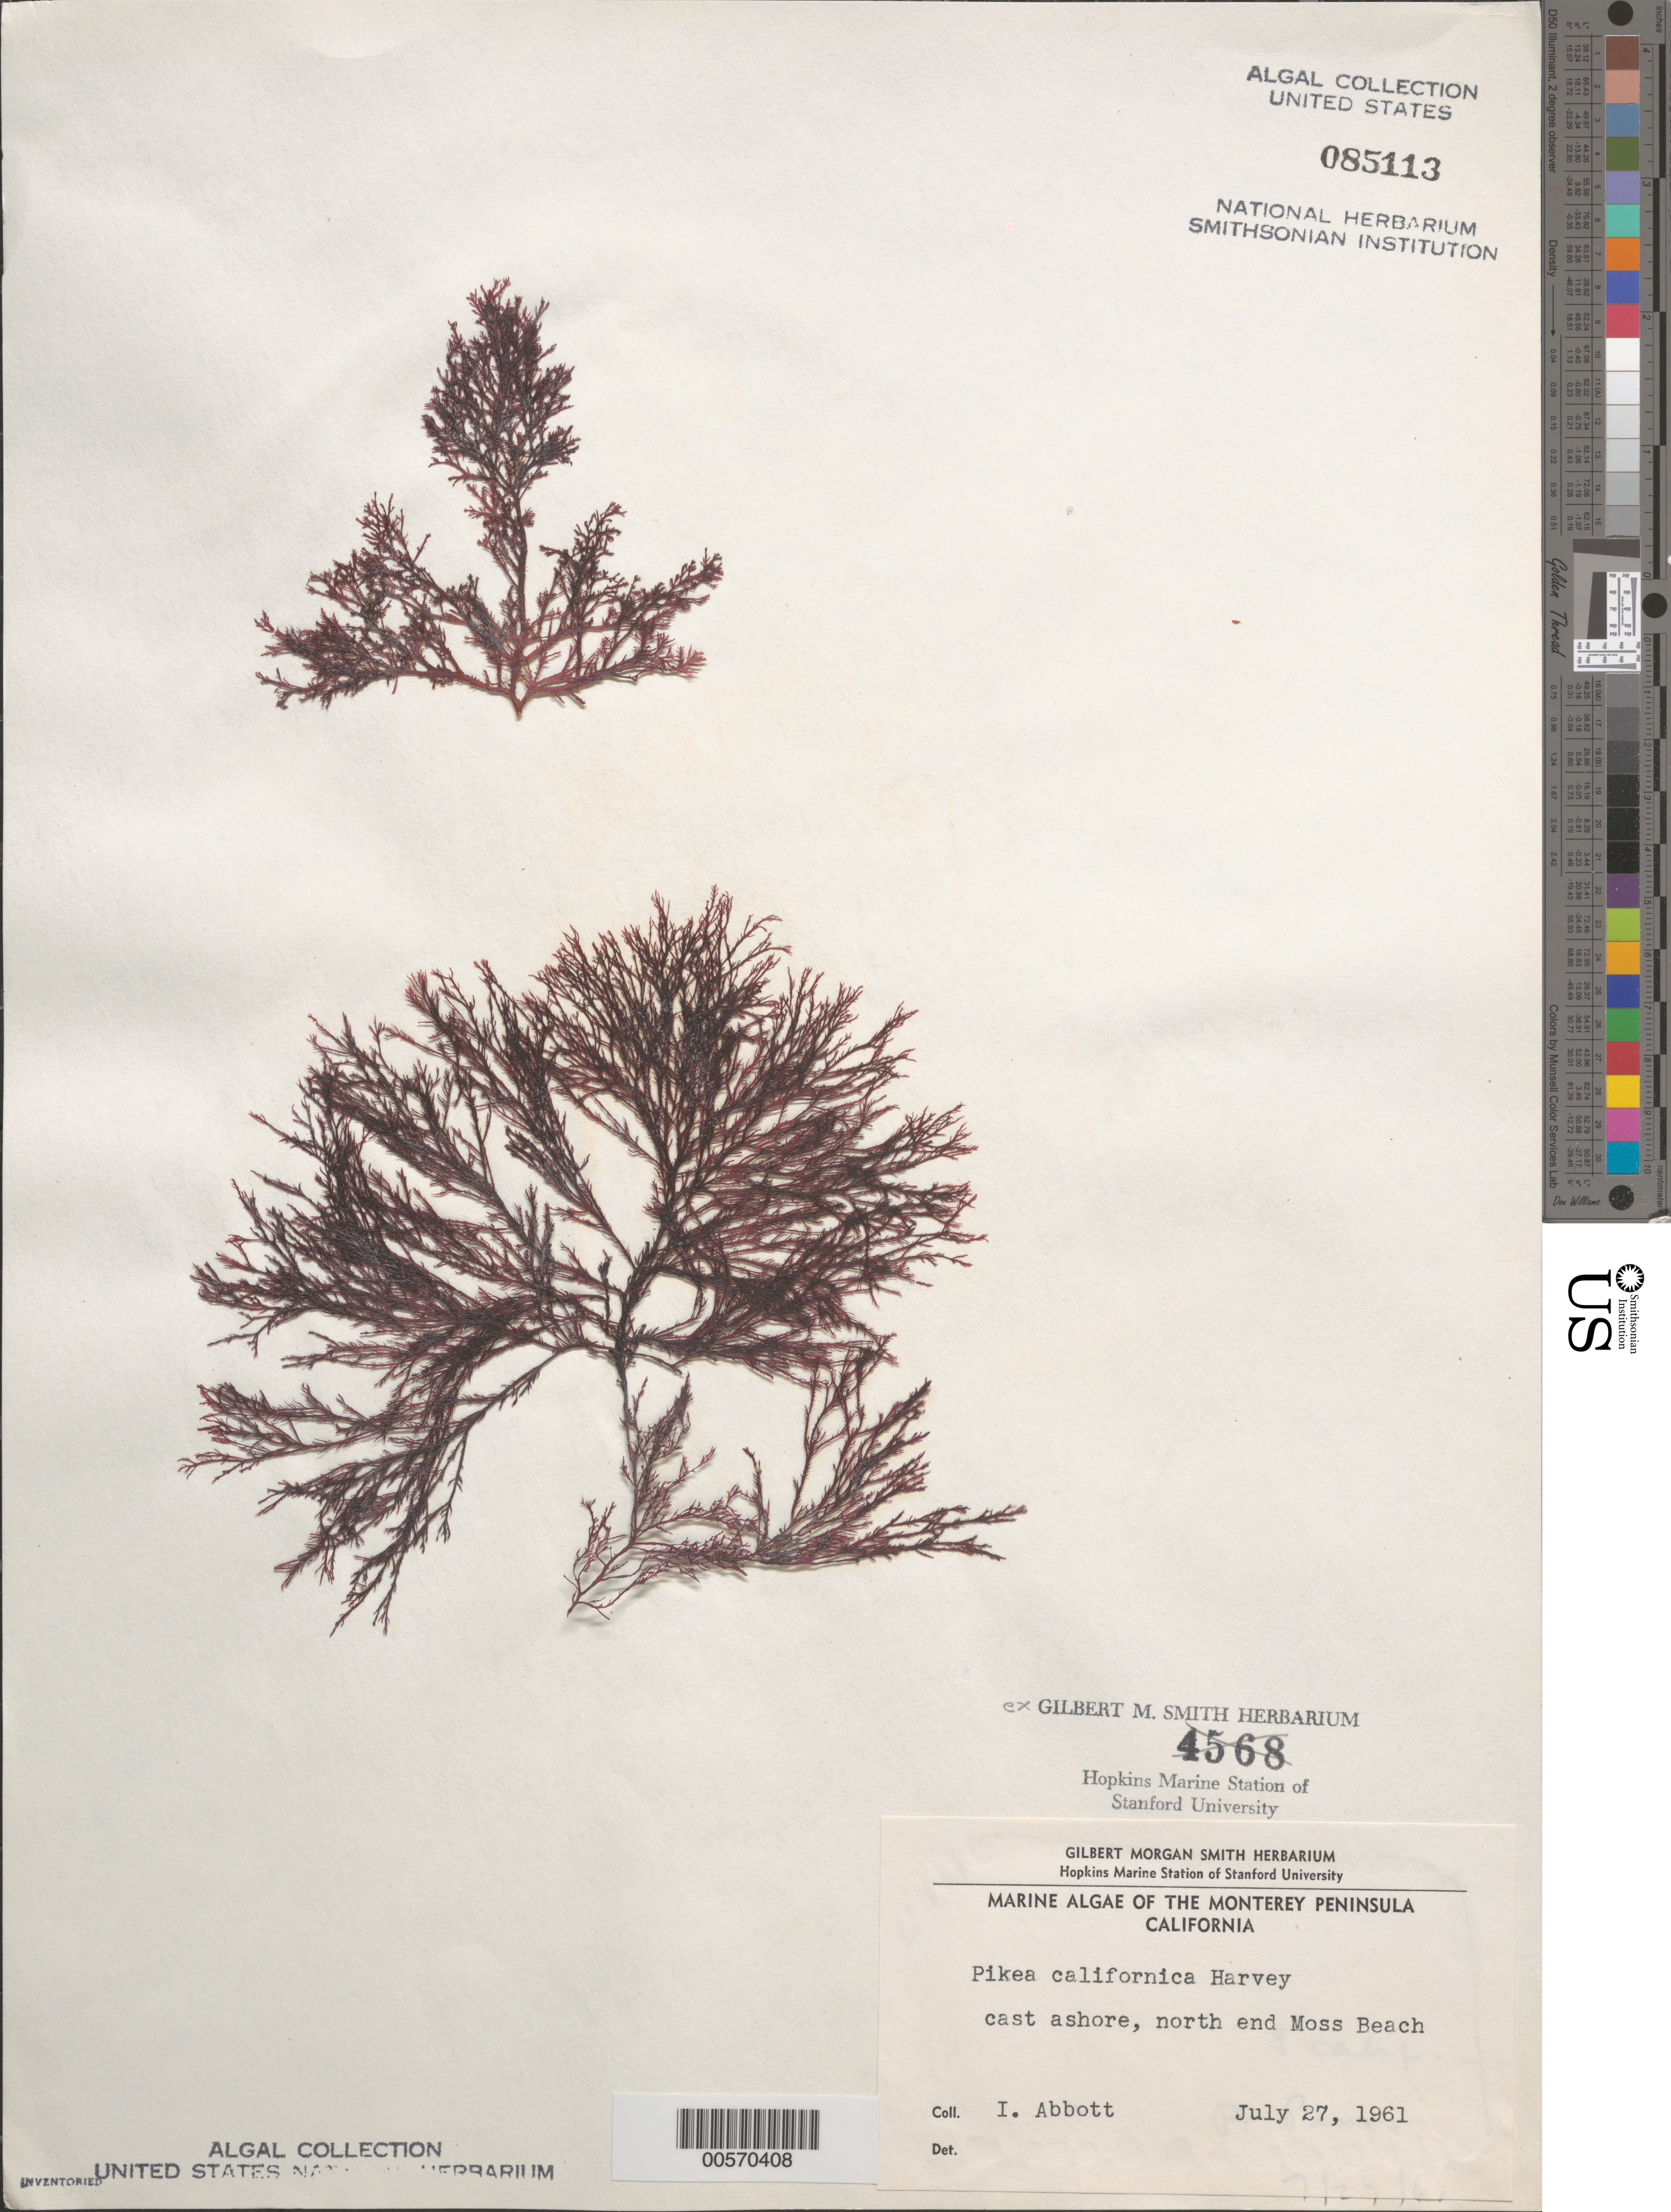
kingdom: Plantae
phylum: Rhodophyta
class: Florideophyceae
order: Gigartinales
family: Dumontiaceae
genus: Pikea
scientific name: Pikea californica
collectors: I. A. Abbott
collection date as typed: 27 Jul 1961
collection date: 1961-07-27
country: United States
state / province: California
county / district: Monterey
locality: Moss Beach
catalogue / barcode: US 85113